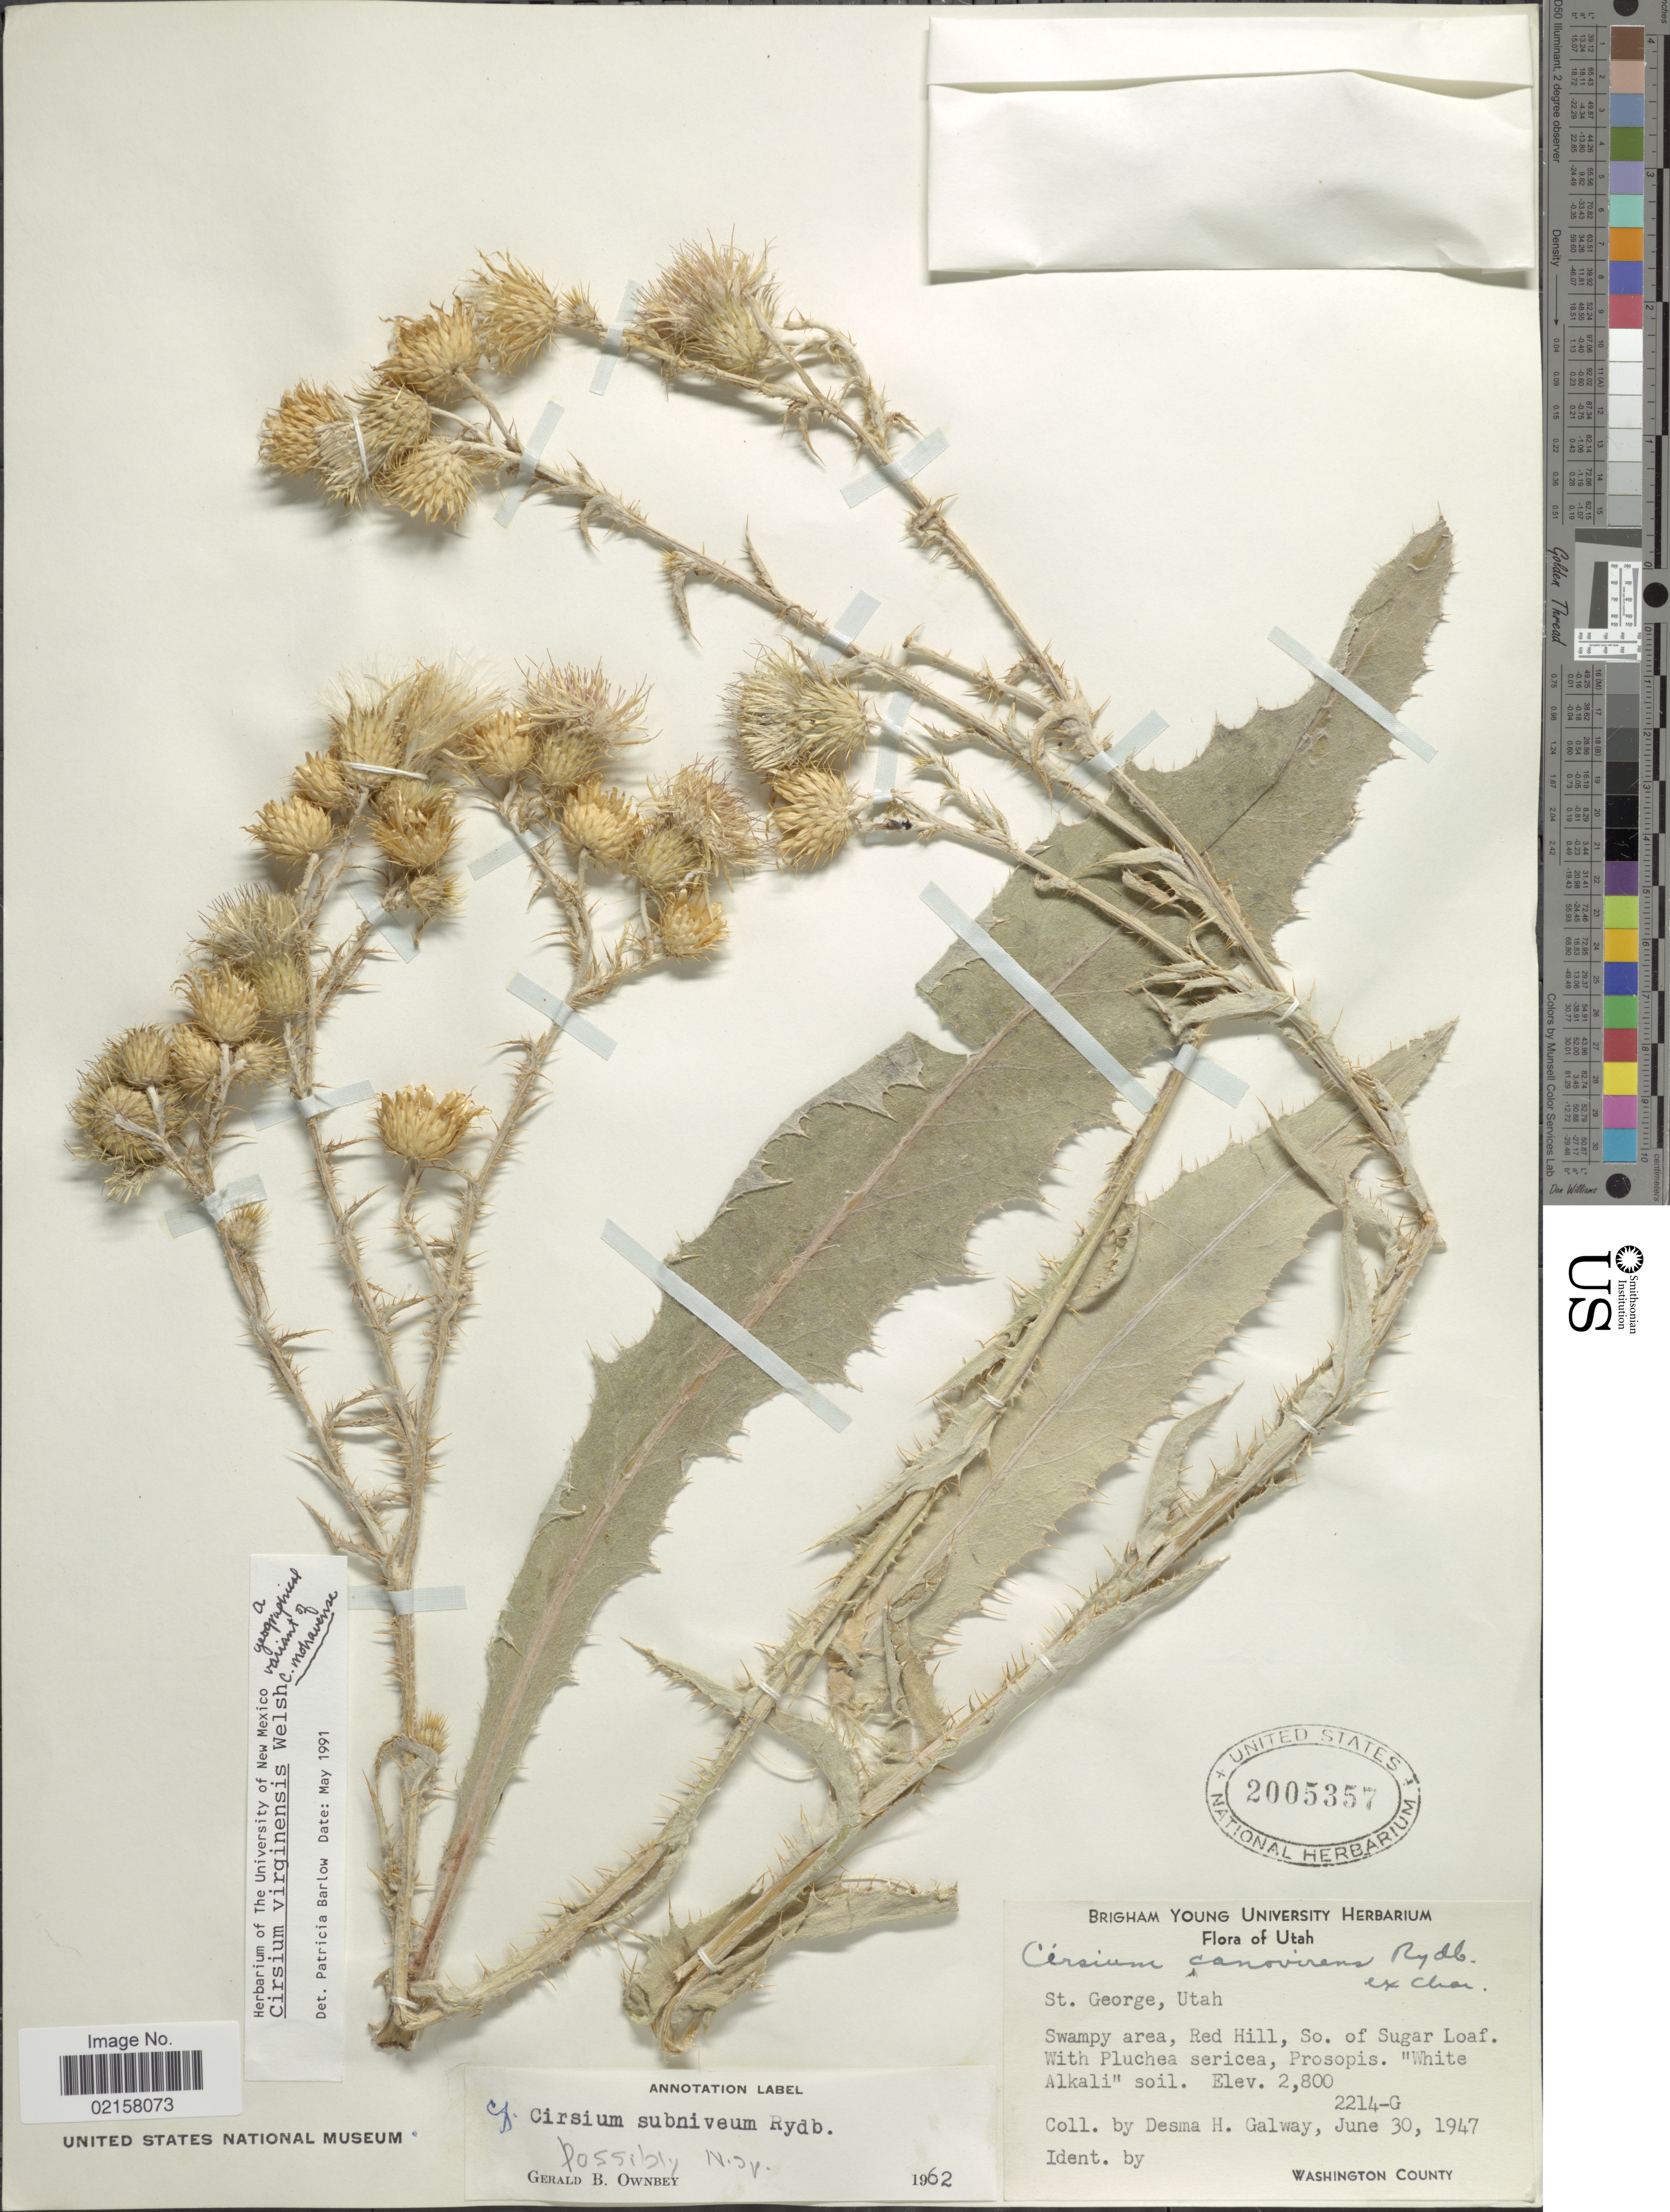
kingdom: Plantae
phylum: Tracheophyta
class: Magnoliopsida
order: Asterales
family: Asteraceae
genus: Cirsium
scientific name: Cirsium mohavense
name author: (Greene) Petr.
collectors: D. Galway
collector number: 2214-G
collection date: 1947-06-30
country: United States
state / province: Utah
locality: St. George, swampy area, Red Hill, So. of Sugar Loaf, Washington County.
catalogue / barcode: US 2005357